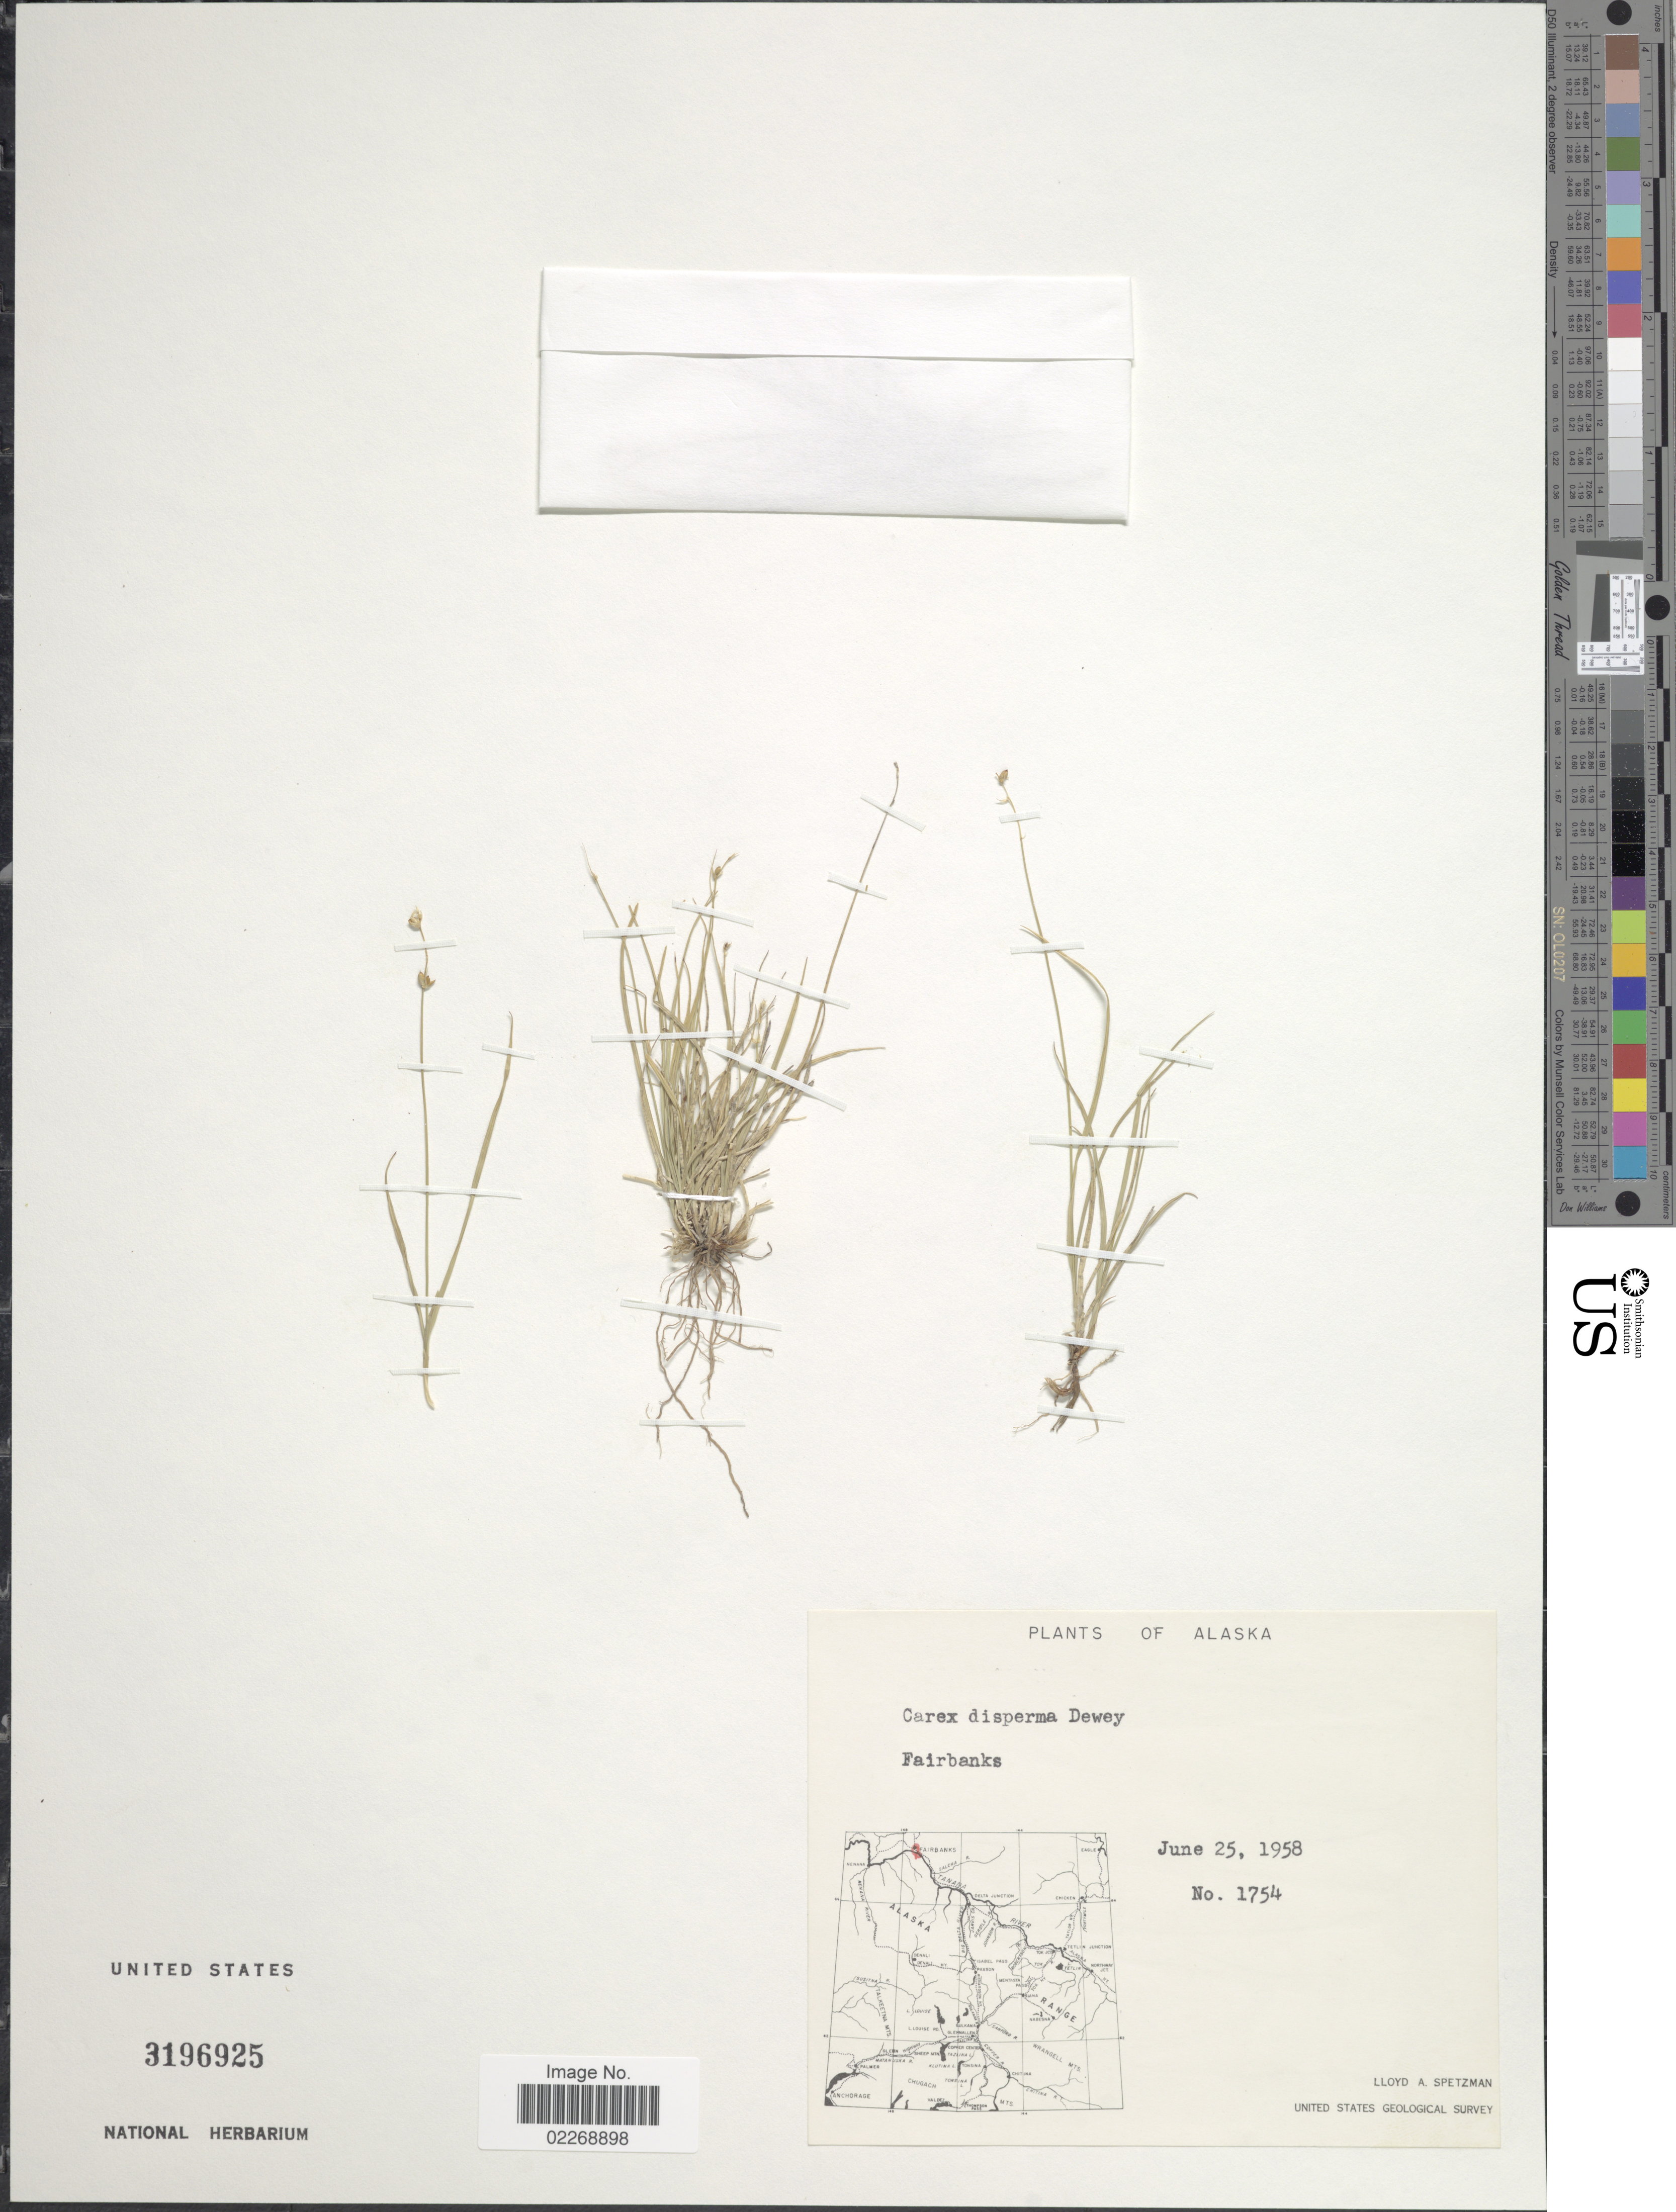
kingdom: Plantae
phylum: Tracheophyta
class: Liliopsida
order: Poales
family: Cyperaceae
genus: Carex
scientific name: Carex disperma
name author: Dewey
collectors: L. Spetzman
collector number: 1754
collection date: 1958-06-25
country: United States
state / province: Alaska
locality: Fairbanks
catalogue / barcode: US 3196925